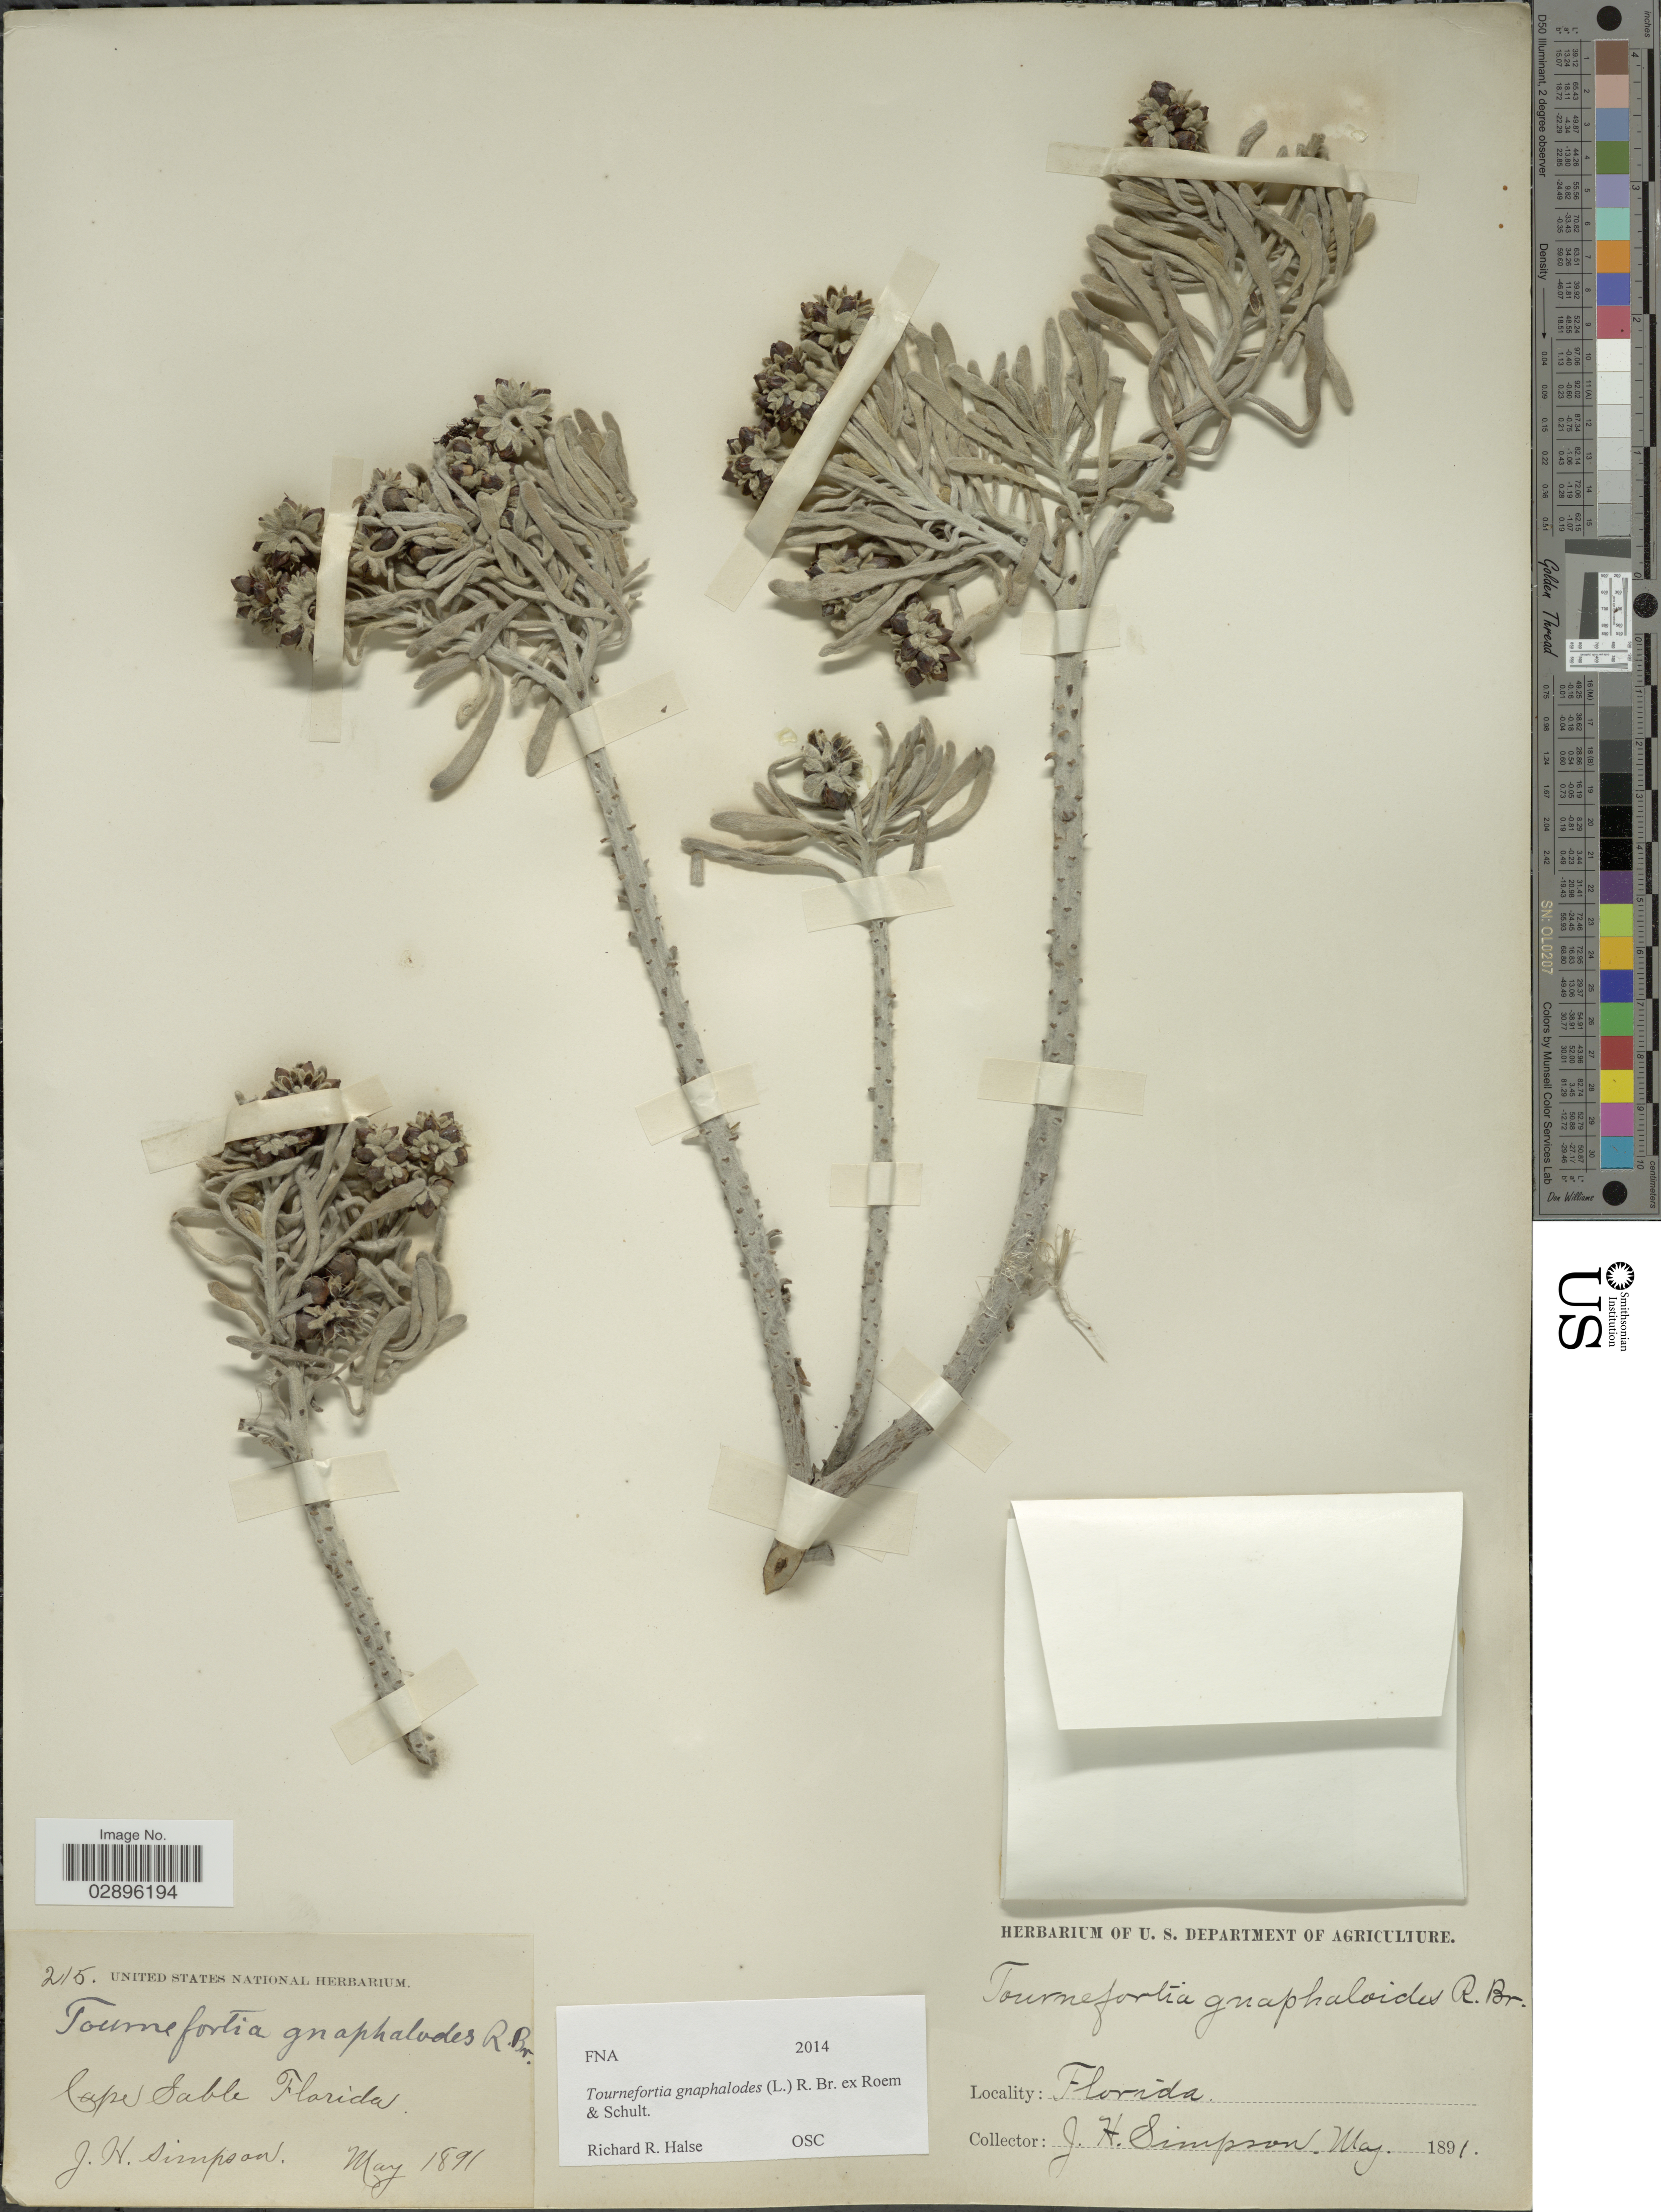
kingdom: Plantae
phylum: Tracheophyta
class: Magnoliopsida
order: Boraginales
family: Heliotropiaceae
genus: Tournefortia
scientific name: Tournefortia gnaphalodes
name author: (L.) R. Br. ex Roem. & Schult.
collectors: J. H. Simpson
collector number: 215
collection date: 1891-05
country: United States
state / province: Florida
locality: Cape Sable.